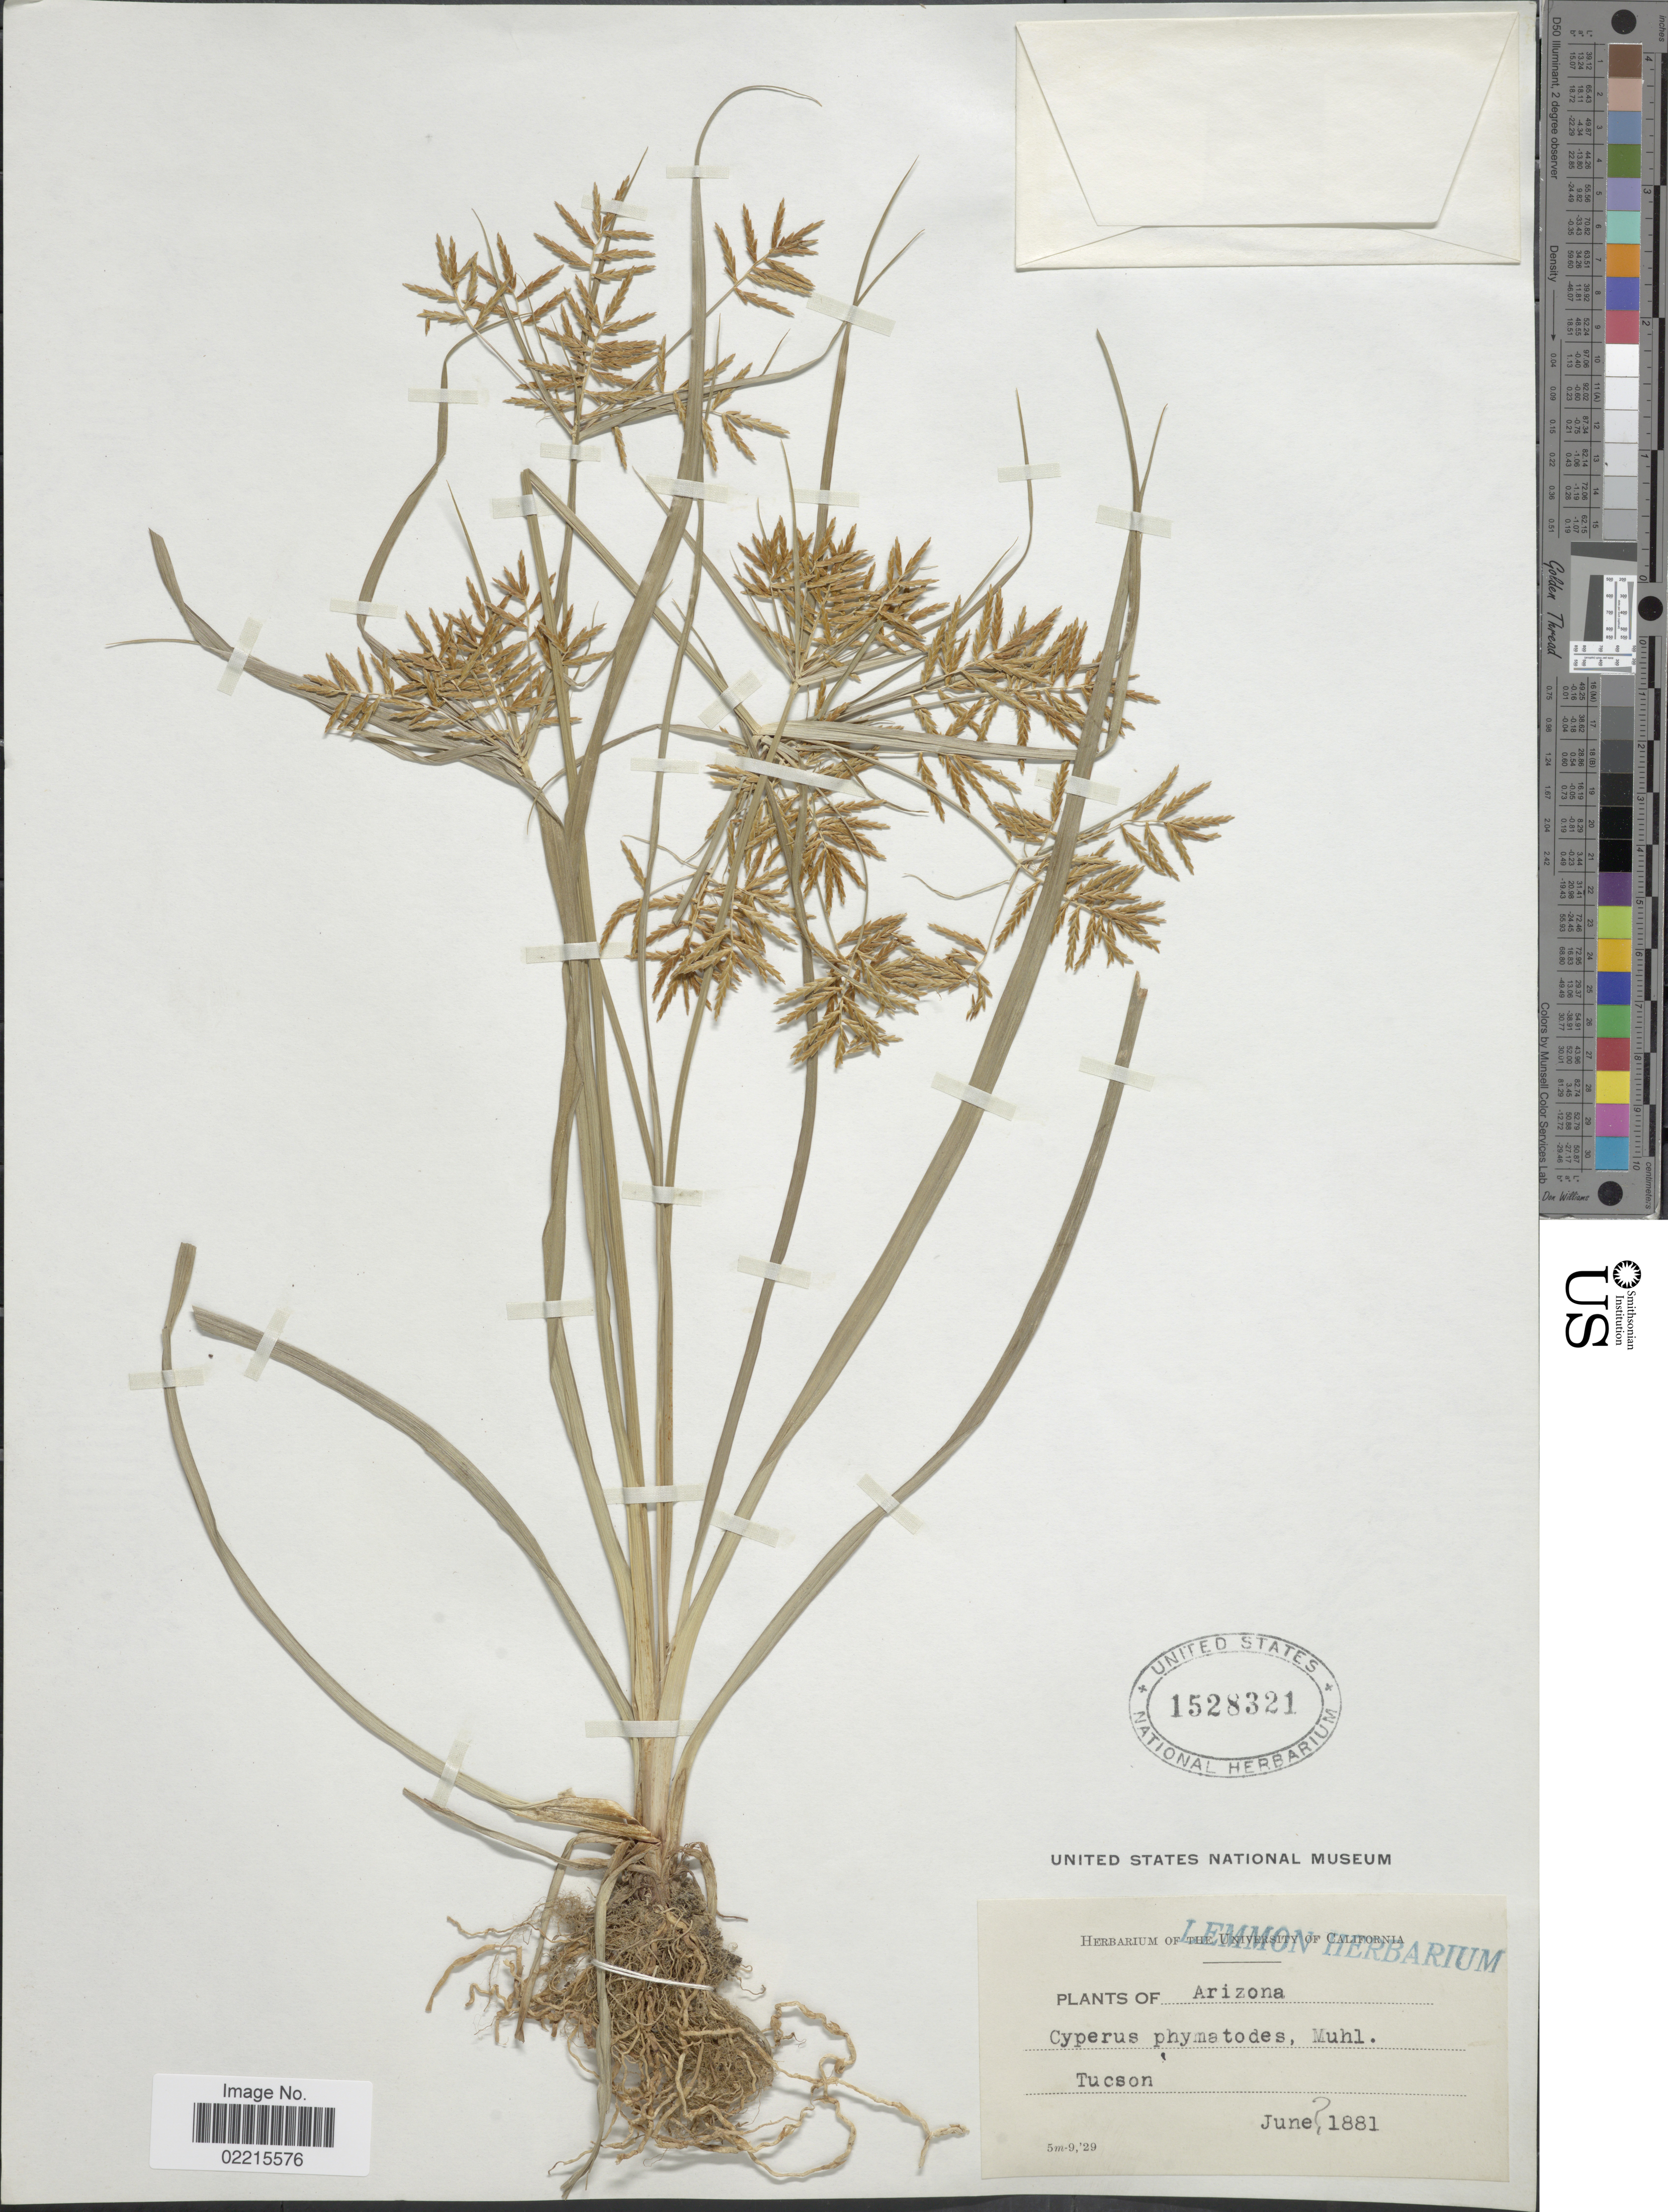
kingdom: Plantae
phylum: Tracheophyta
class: Liliopsida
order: Poales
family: Cyperaceae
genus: Cyperus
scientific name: Cyperus esculentus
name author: L.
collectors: ex herb. Lemmon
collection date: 1881-06-02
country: United States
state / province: Arizona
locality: Tucson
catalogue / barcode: US 1528321